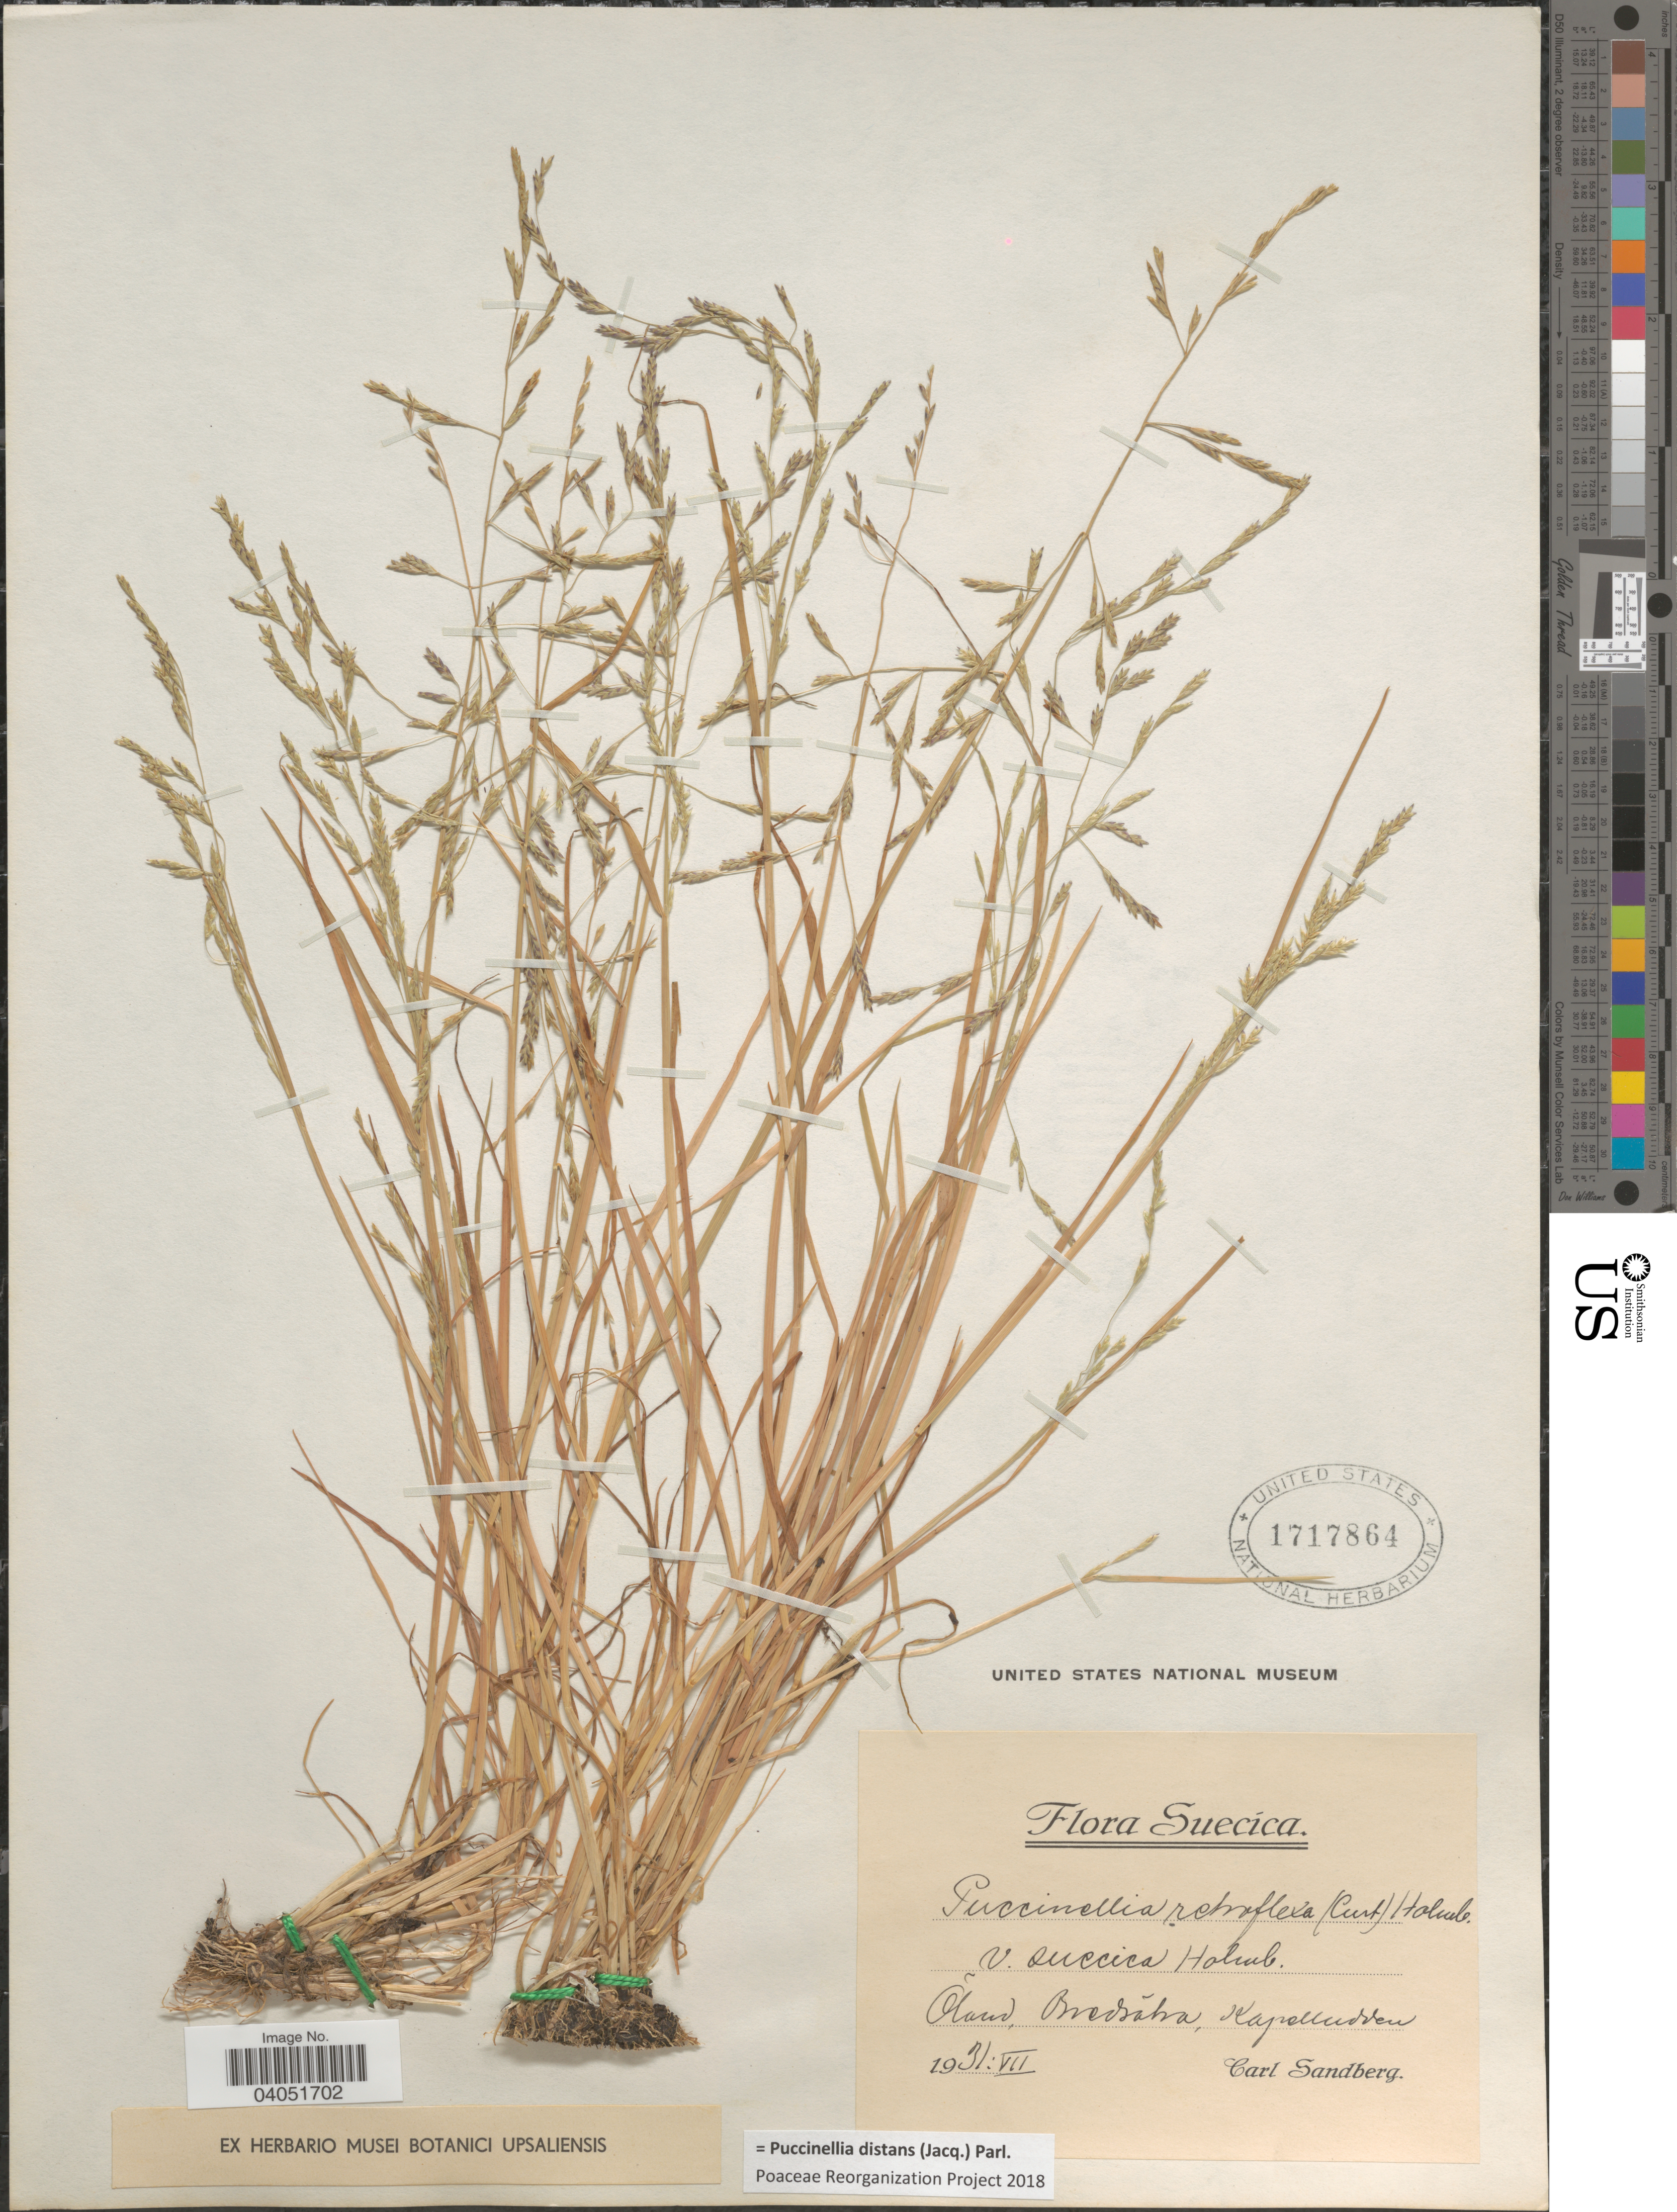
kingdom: Plantae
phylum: Tracheophyta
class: Liliopsida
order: Poales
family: Poaceae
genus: Puccinellia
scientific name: Puccinellia distans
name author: (Jacq.) Parl.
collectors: C. Sandberg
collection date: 1931-07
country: Sweden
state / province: Kalmar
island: Oland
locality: Suecica. Oland, Bredsatra, Kapelludden.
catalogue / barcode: US 1717864